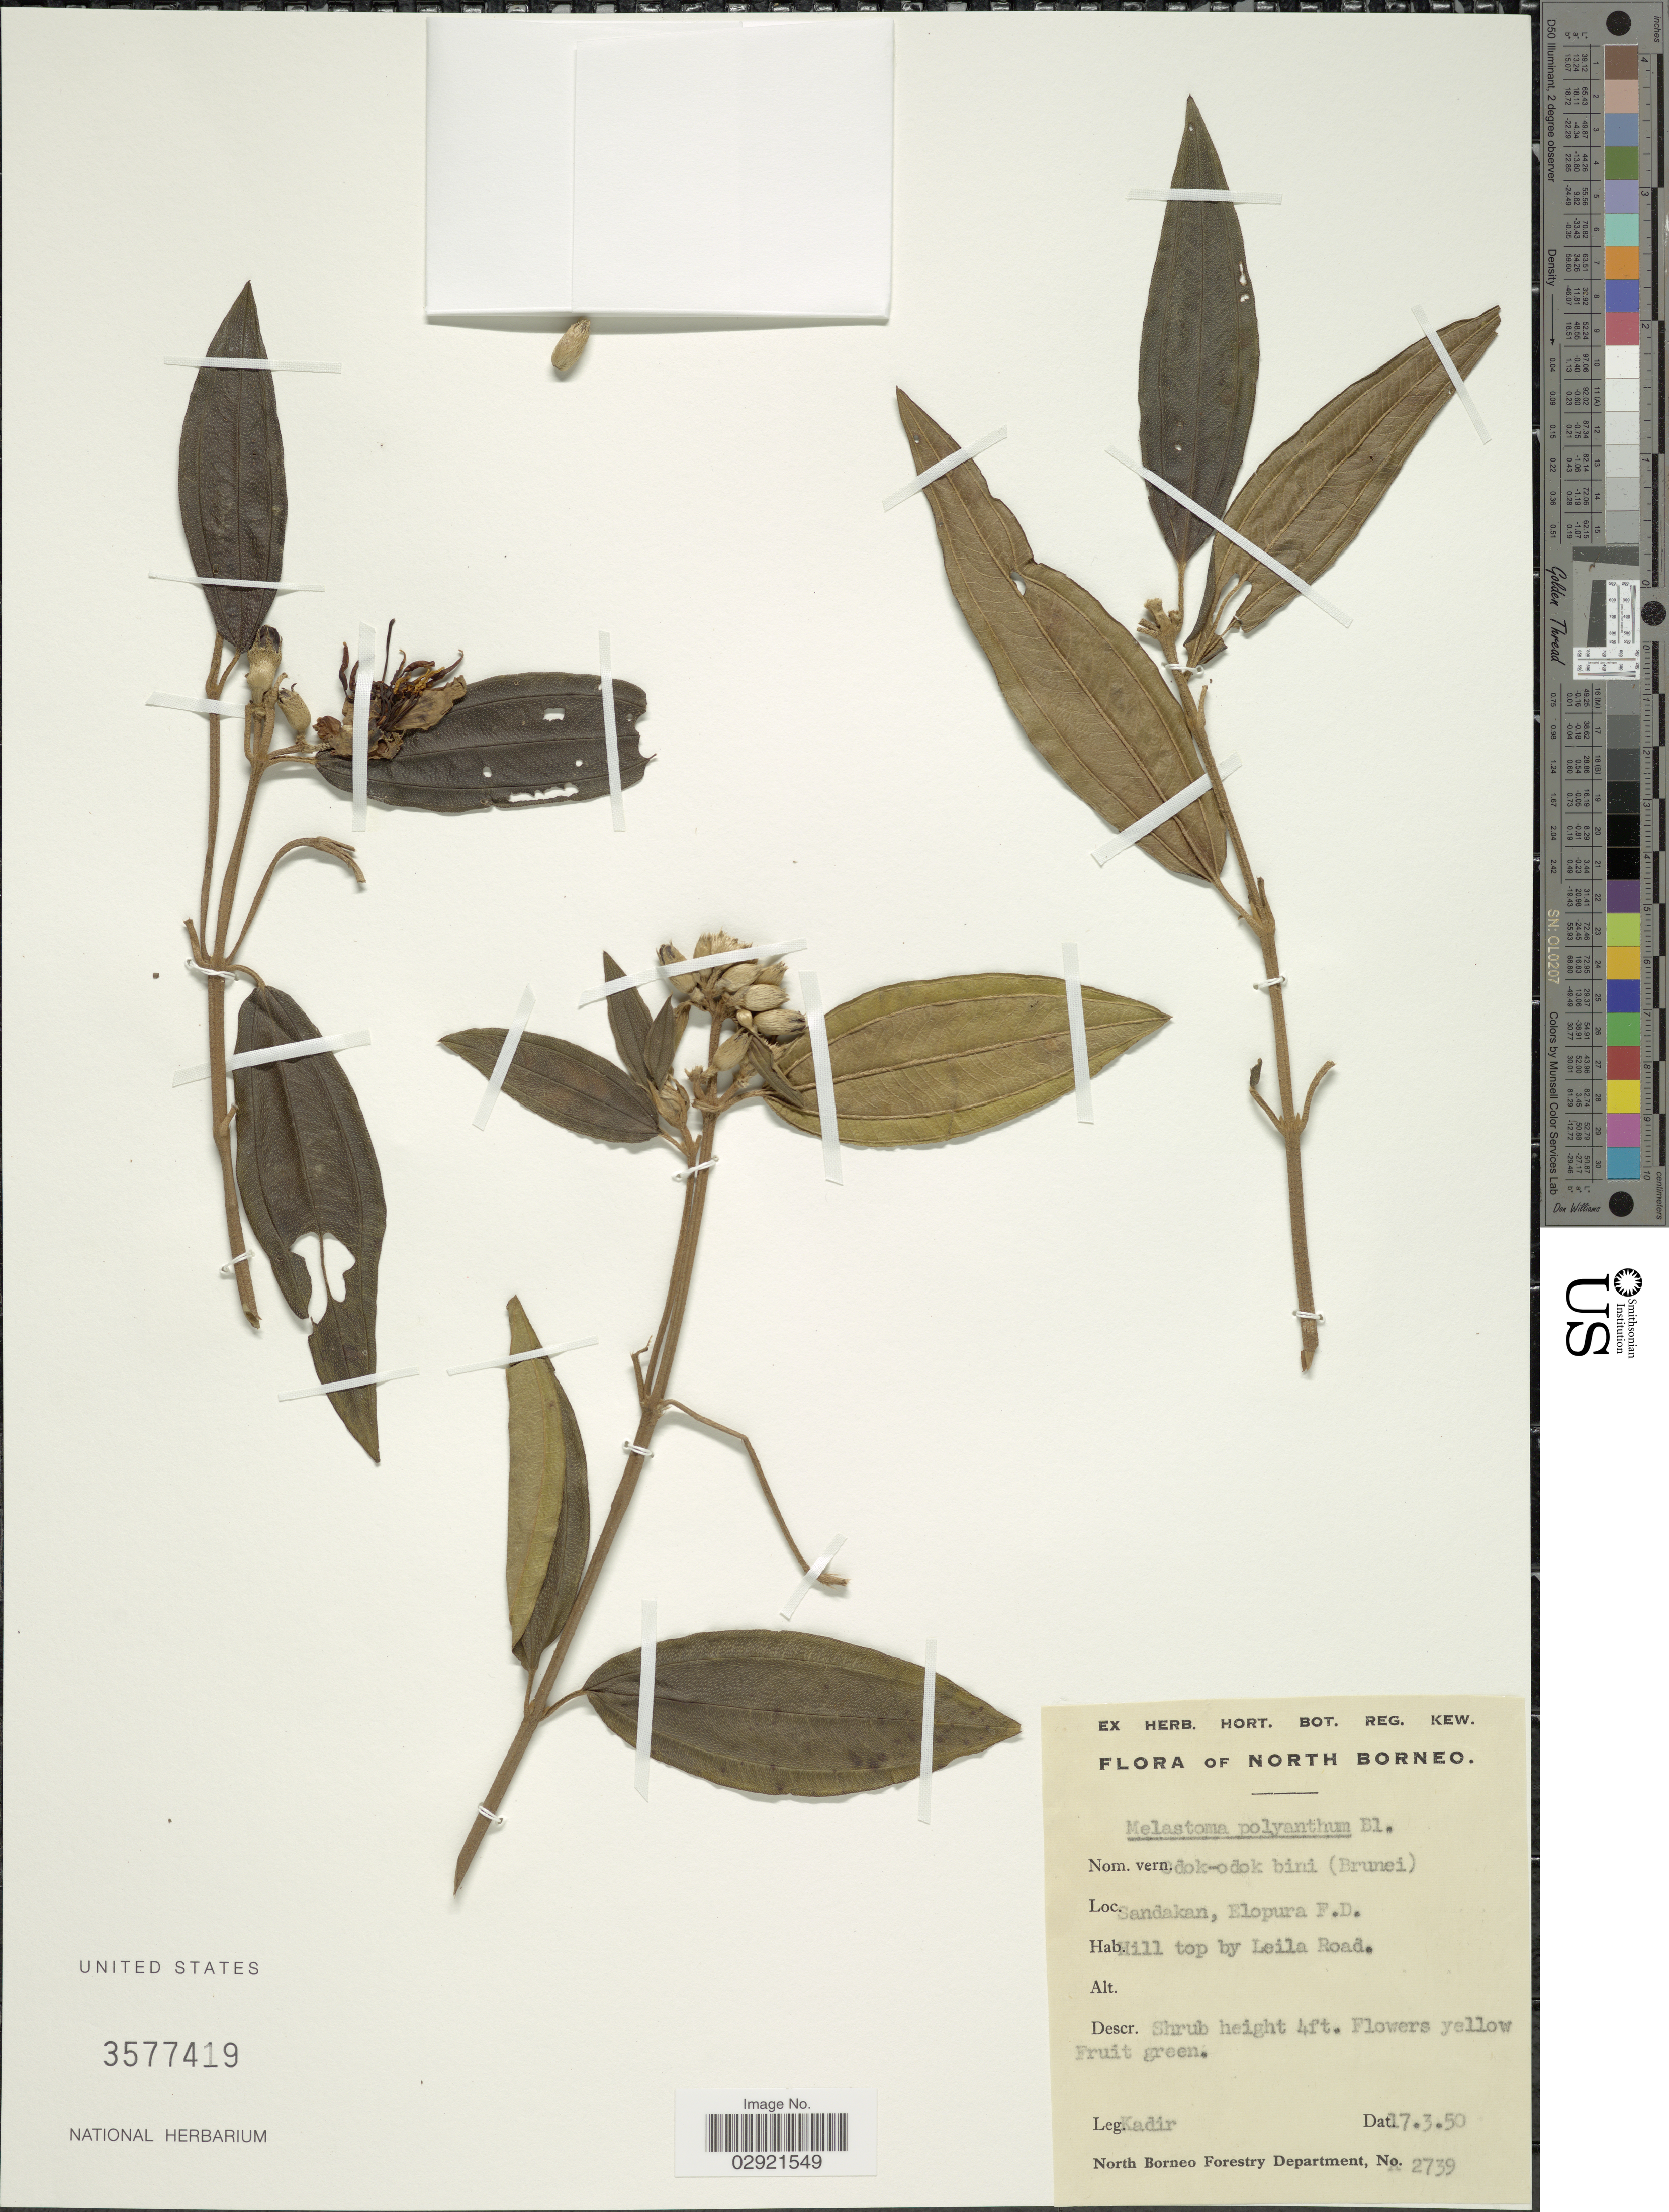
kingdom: Plantae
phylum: Tracheophyta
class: Magnoliopsida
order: Myrtales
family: Melastomataceae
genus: Melastoma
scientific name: Melastoma polyanthum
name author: Blume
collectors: -. Kadir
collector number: A2739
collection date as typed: Transcribed d/m/y: 17/3/50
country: Malaysia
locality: North Borneo. Sandakan, Elopura F.D. Hill top by Leila Road.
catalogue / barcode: US 3577419